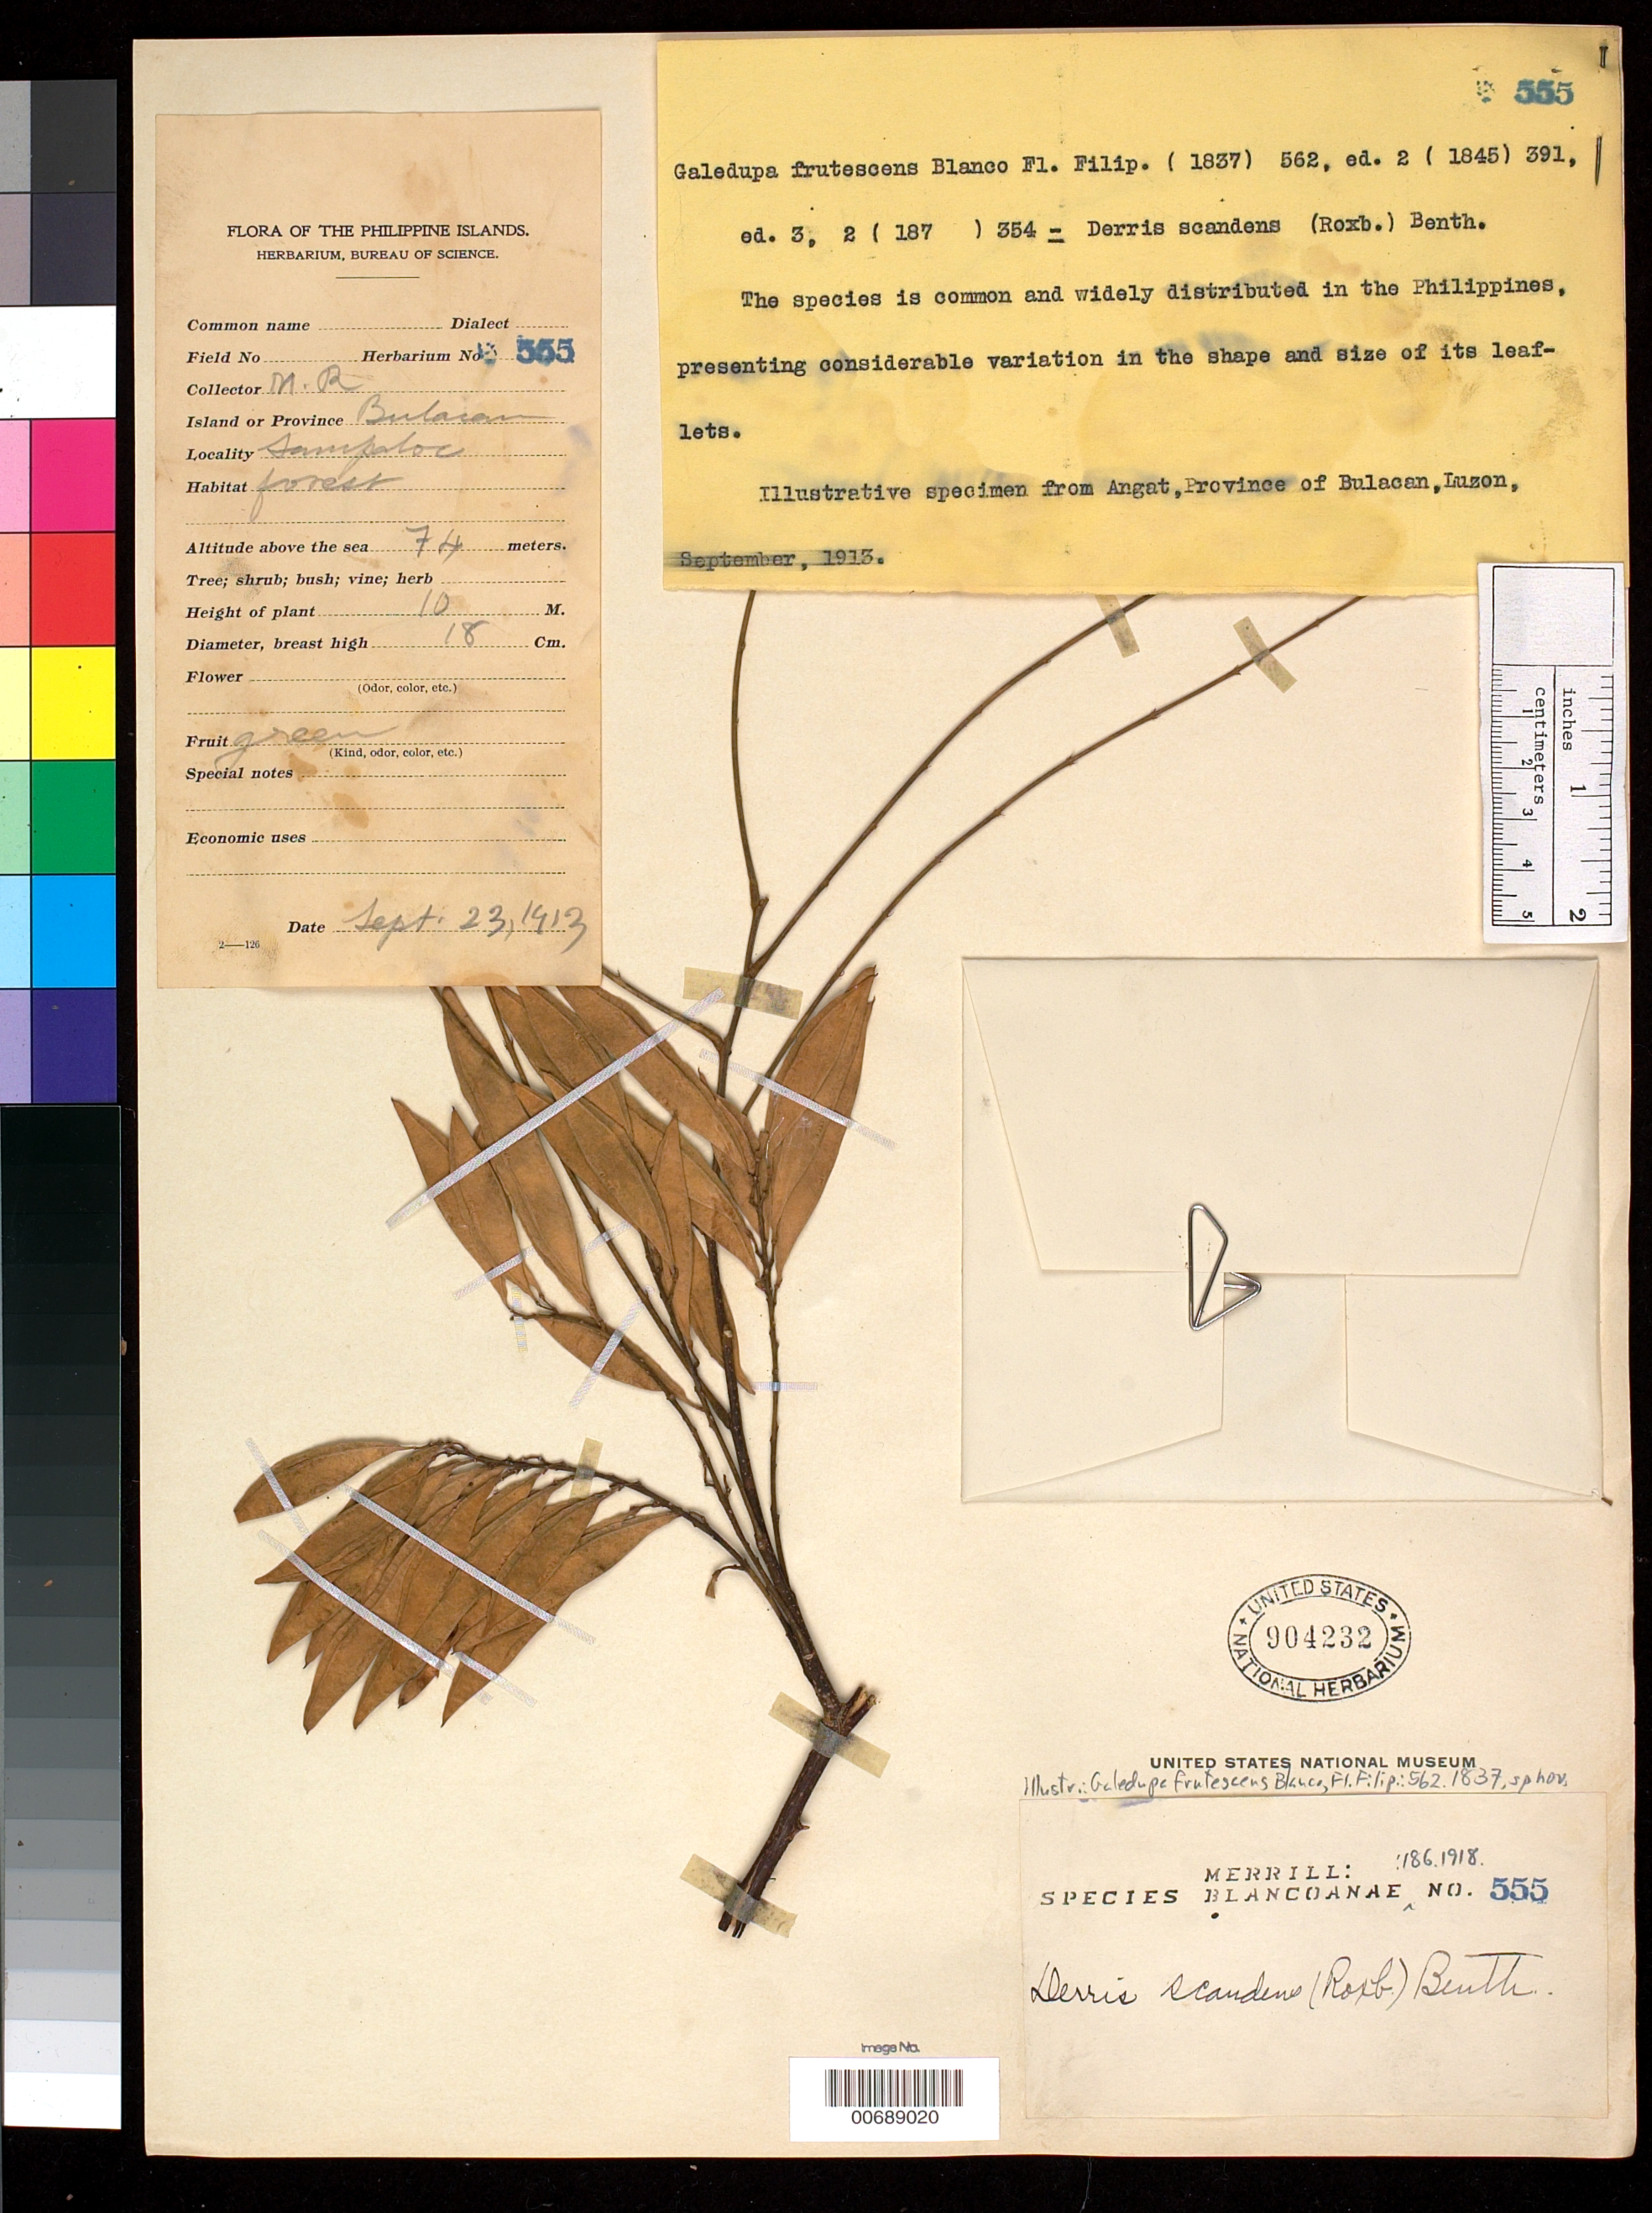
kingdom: Plantae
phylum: Tracheophyta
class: Magnoliopsida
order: Fabales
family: Fabaceae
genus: Brachypterum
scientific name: Brachypterum cumingii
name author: (Benth.) Adema & Sirich.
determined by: Strong, Mark T., (BOT), Smithsonian Institution - National Museum of Natural History (UNITED STATES)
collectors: M. Ramos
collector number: Sp. Blancoan. 0555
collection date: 1913-09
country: Philippines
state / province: Central Luzon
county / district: Bulacan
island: Luzon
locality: Sampoloc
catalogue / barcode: US 904232